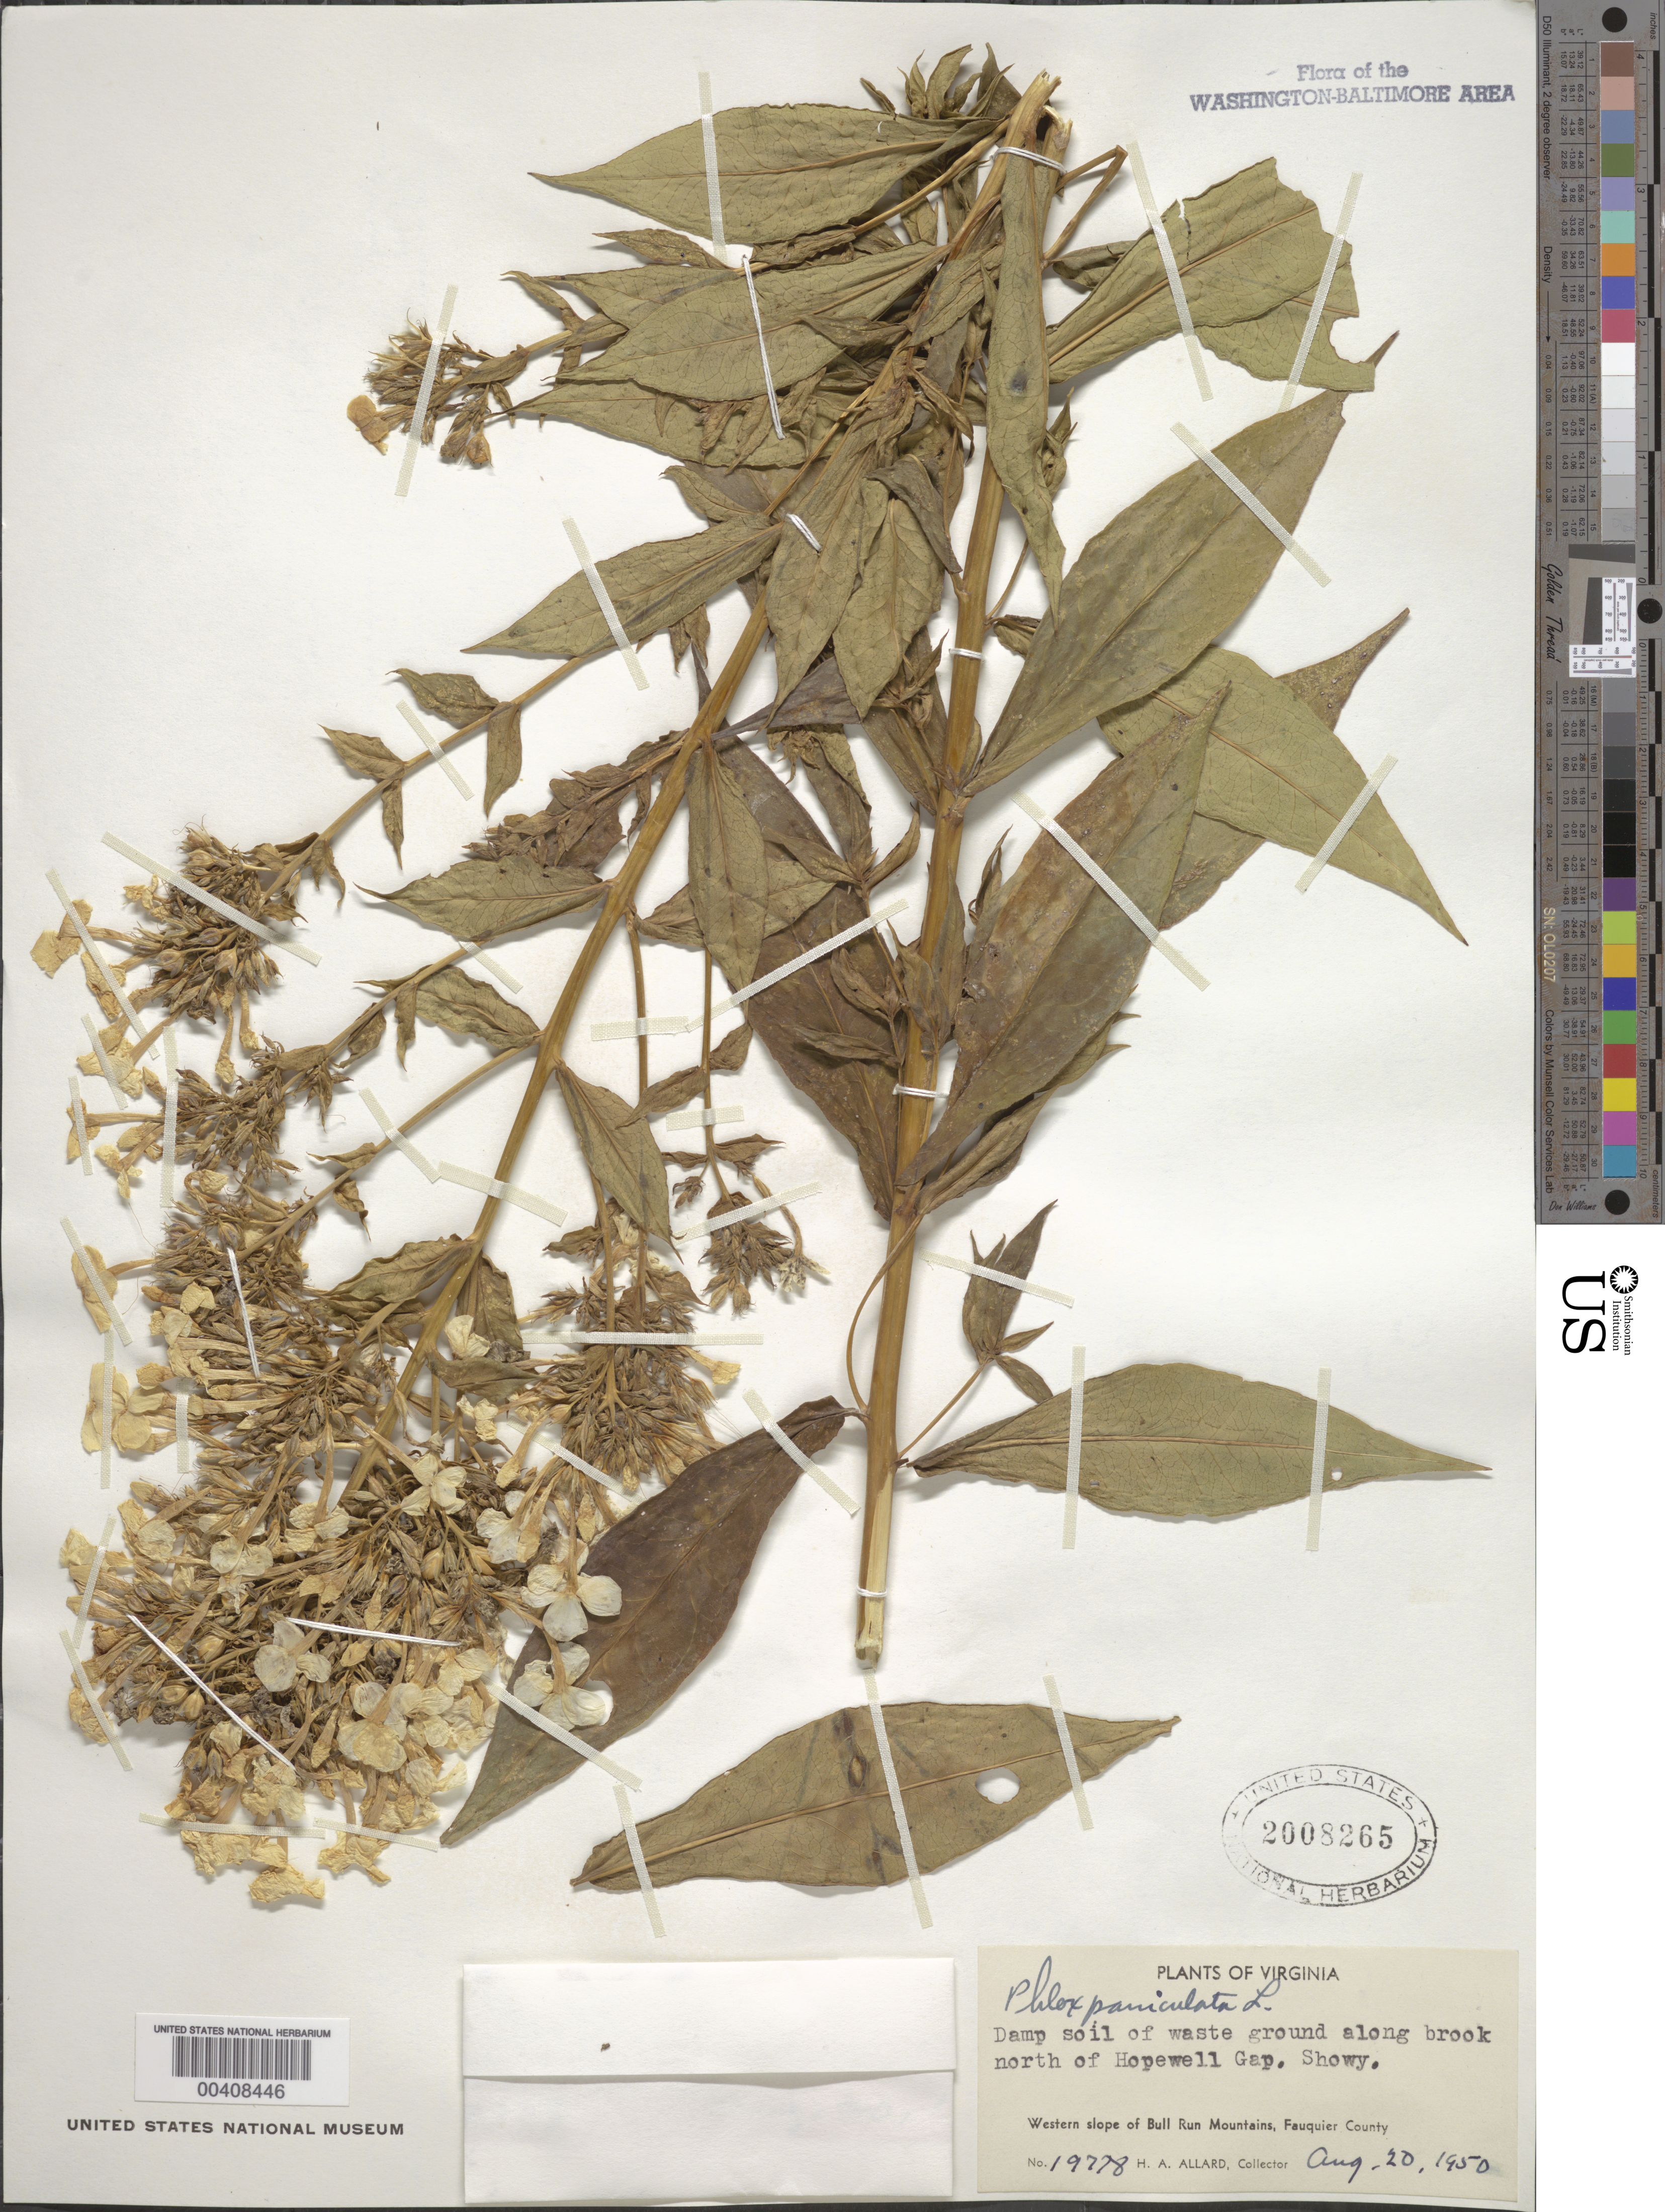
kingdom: Plantae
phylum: Tracheophyta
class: Magnoliopsida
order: Ericales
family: Polemoniaceae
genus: Phlox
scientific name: Phlox paniculata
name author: L.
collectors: H. A. Allard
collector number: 19778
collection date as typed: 20 Aug 1950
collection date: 1950-08-20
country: United States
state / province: Virginia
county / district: Fauquier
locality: N of Hopewell Gap, western slope of Bull Run Mountains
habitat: Damp soil of waste ground along brook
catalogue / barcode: US 2008265